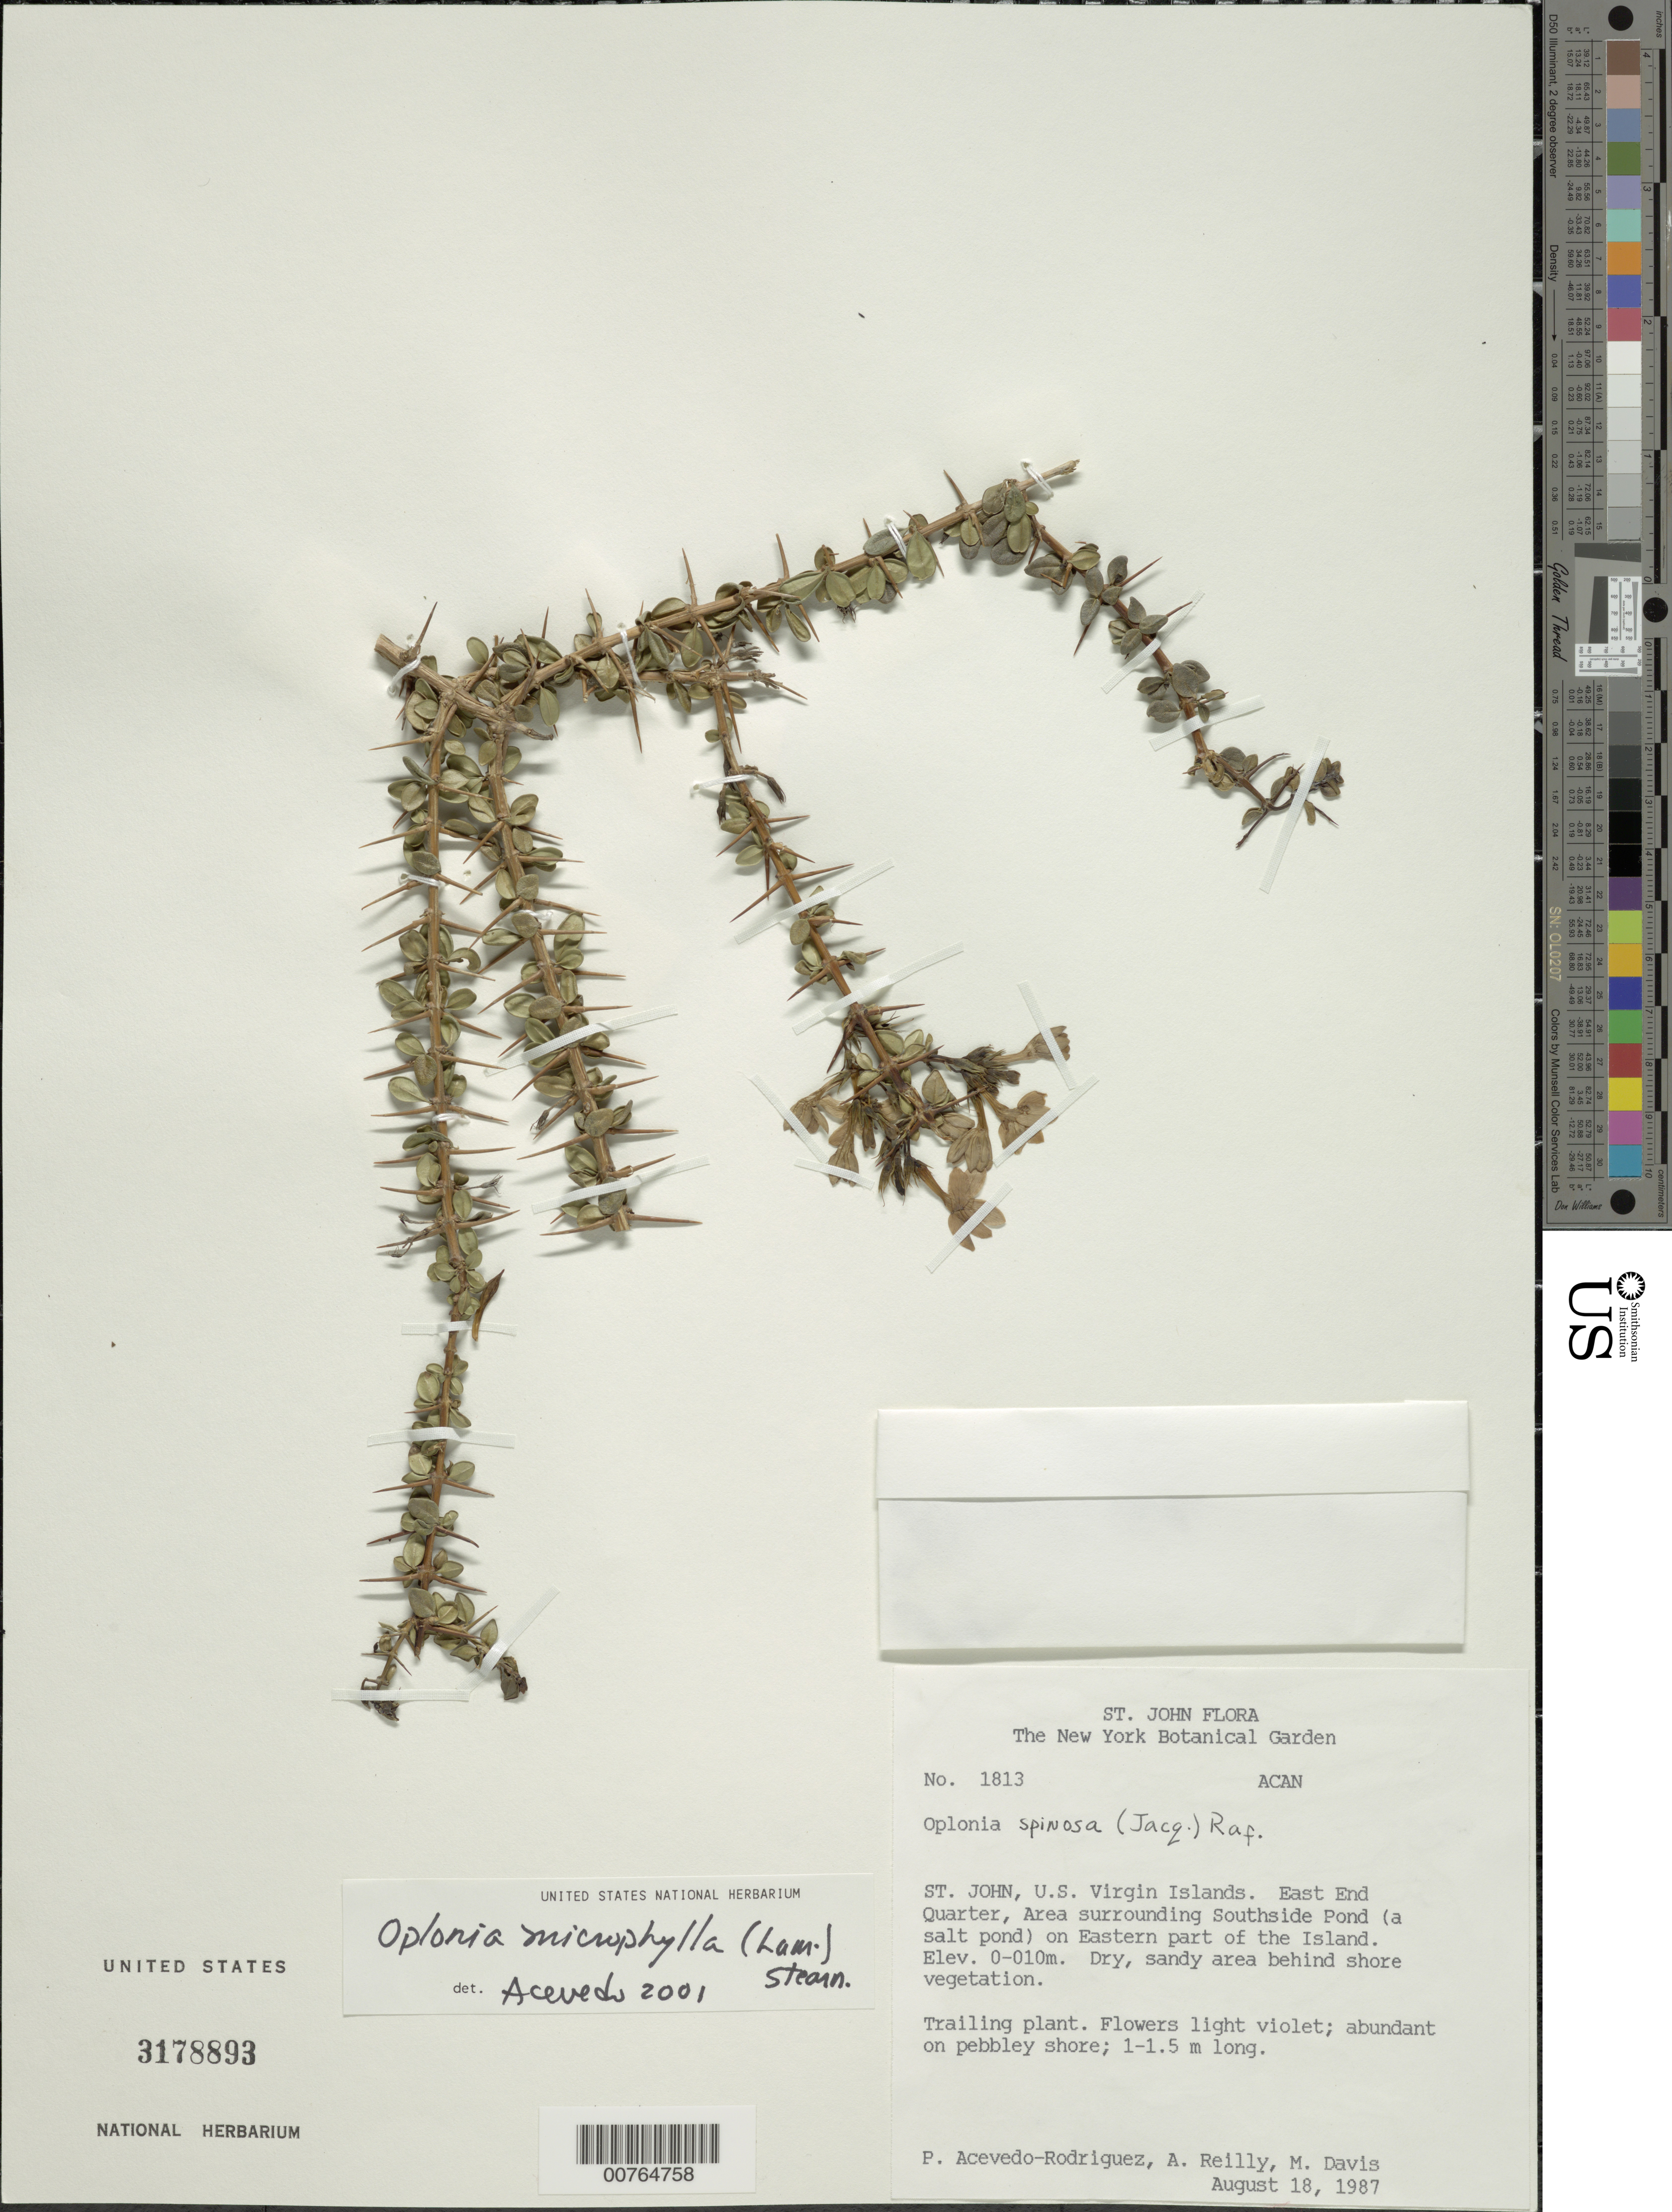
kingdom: Plantae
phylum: Tracheophyta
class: Magnoliopsida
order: Lamiales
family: Acanthaceae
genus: Oplonia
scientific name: Oplonia microphylla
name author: (Lam.) Stearn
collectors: P. Acevedo-Rodr., A. Reilly & M. Davis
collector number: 1813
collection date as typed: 18 Aug 1987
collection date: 1987-08-18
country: U.S. Virgin Islands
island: St. John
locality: East End Quarter; Area surrounding Southside Pond (a salt pond) on Eastern part of the Island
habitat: Dry, sandy area behind shore vegetation.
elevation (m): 0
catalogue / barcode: US 3178893